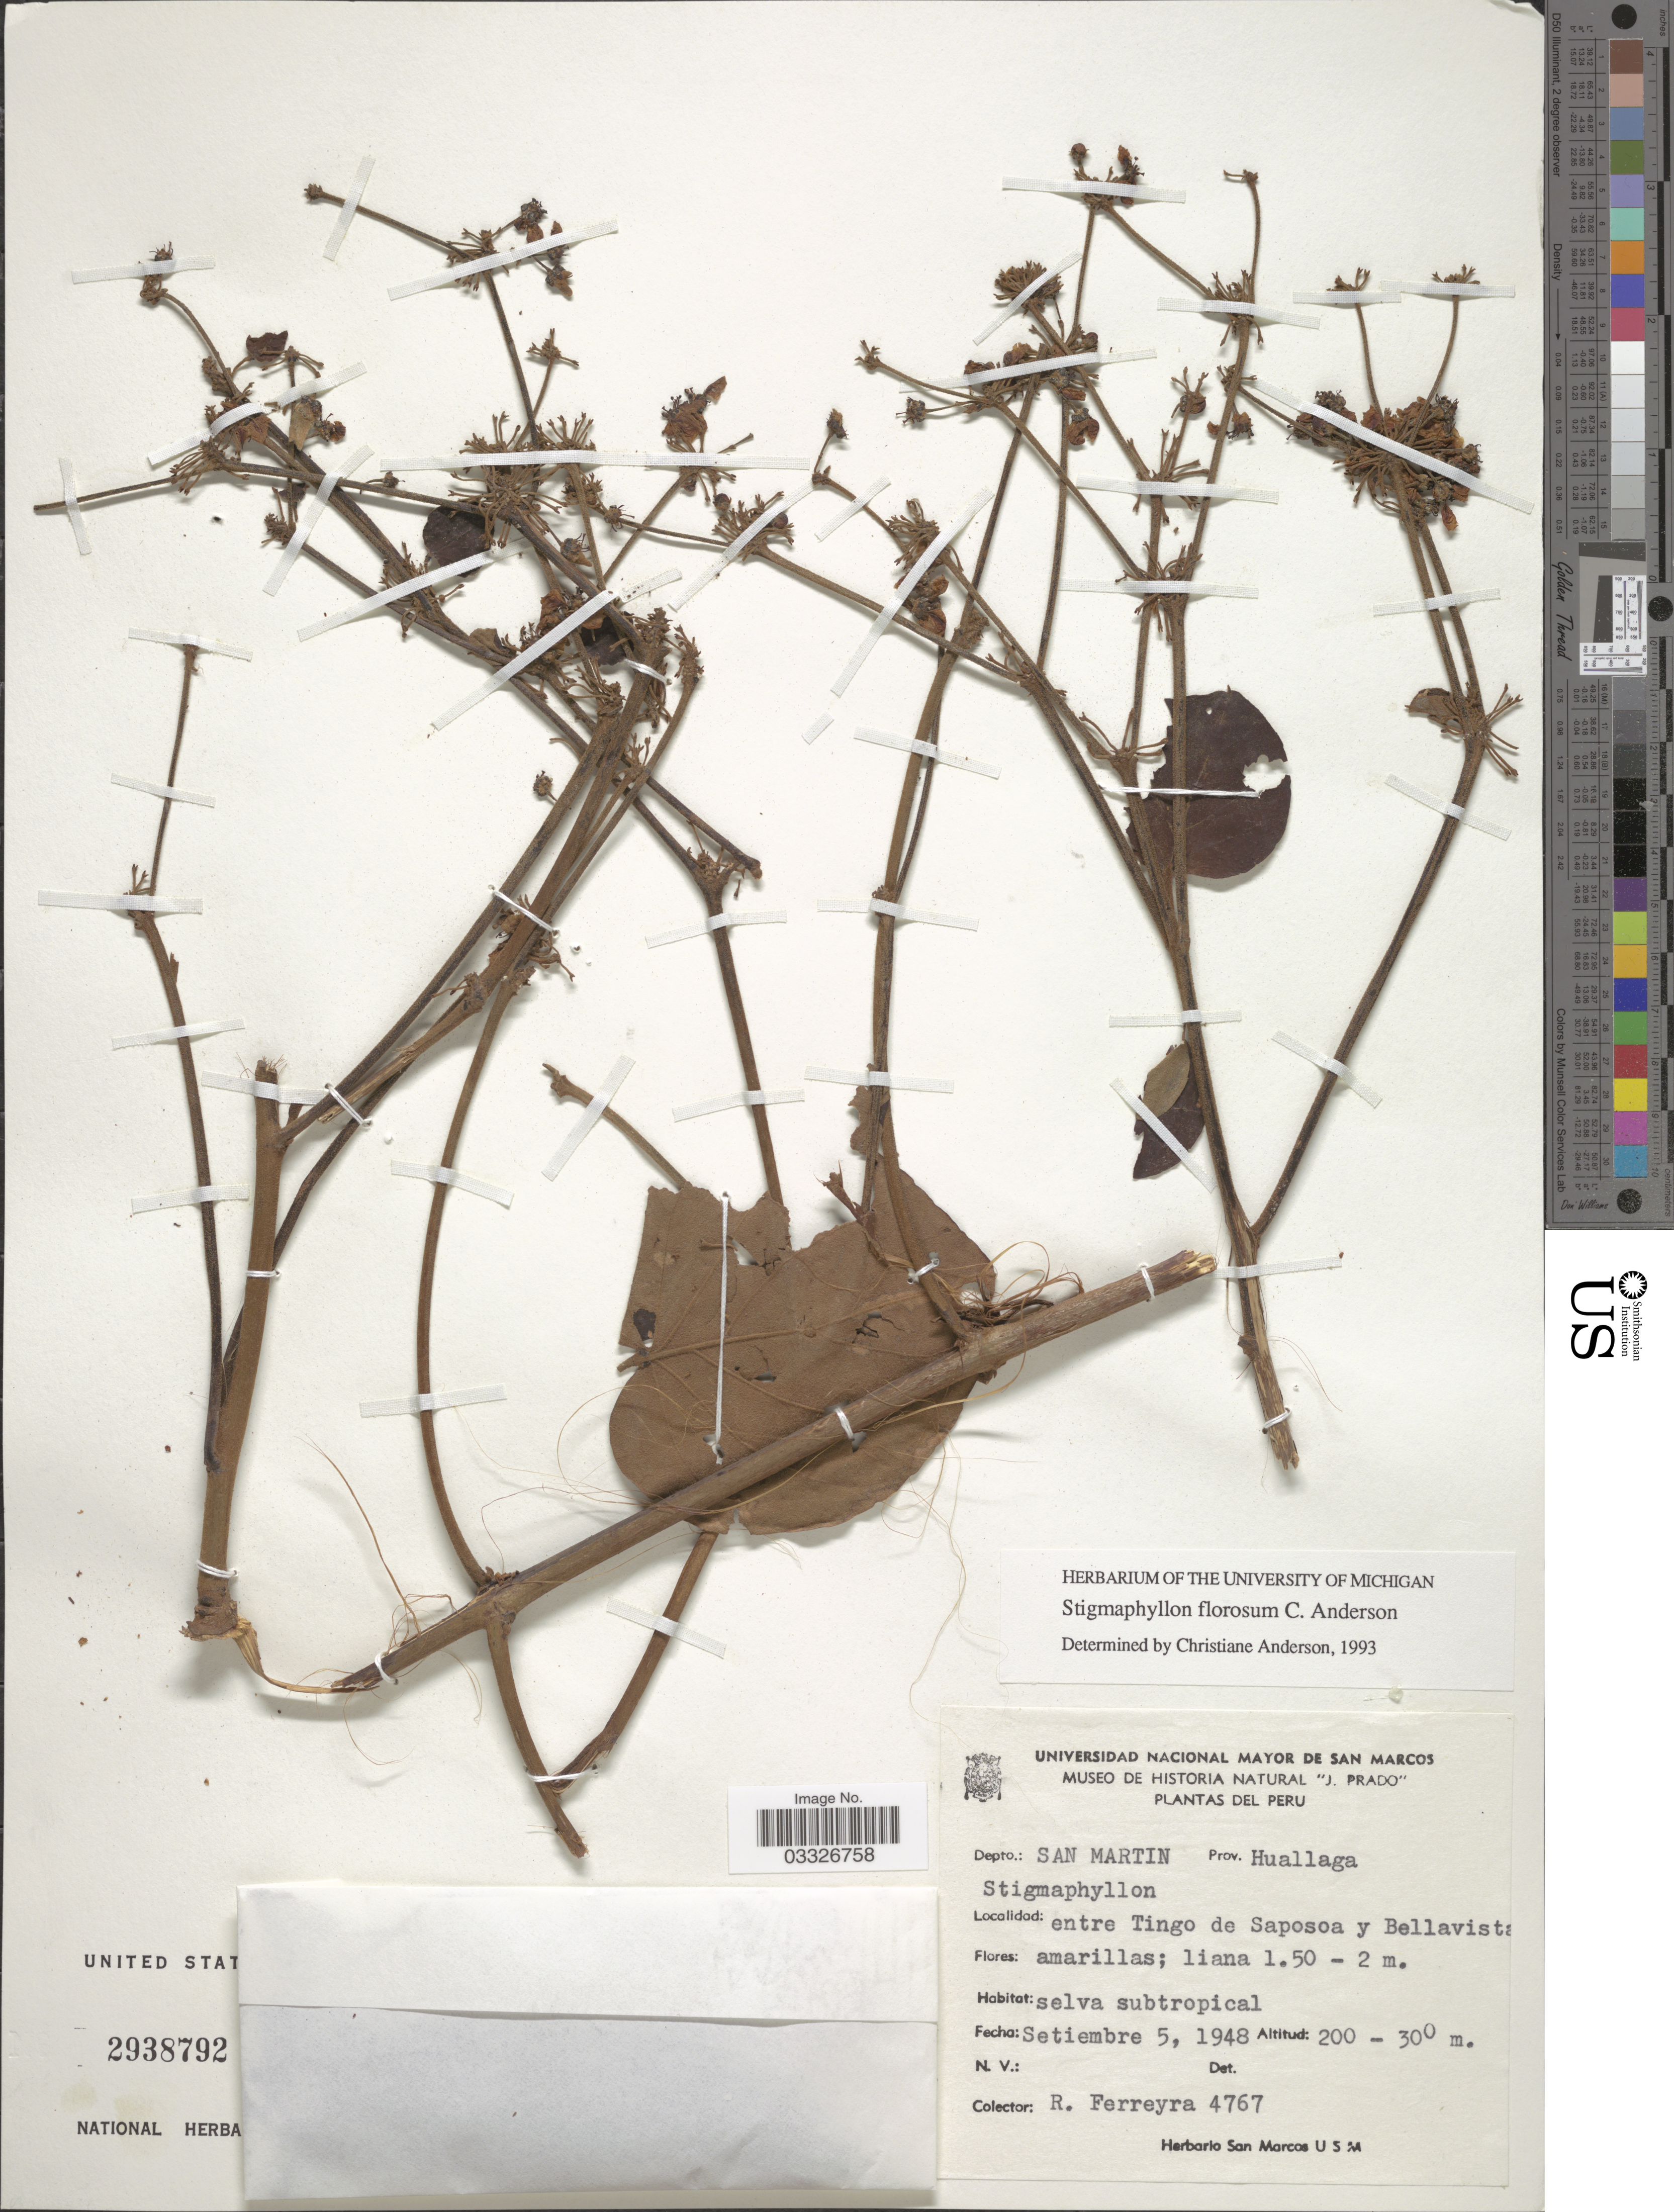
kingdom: Plantae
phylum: Tracheophyta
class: Magnoliopsida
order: Malpighiales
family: Malpighiaceae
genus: Stigmaphyllon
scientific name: Stigmaphyllon florosum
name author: C.E. Anderson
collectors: R. A. Ferreyra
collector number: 4767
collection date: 1948-09-05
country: Peru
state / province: San Martín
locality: Depto.: San Martin Prov. Huallaga, entre Tingo de Saposoa y Bellavista.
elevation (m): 200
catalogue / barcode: US 2938792